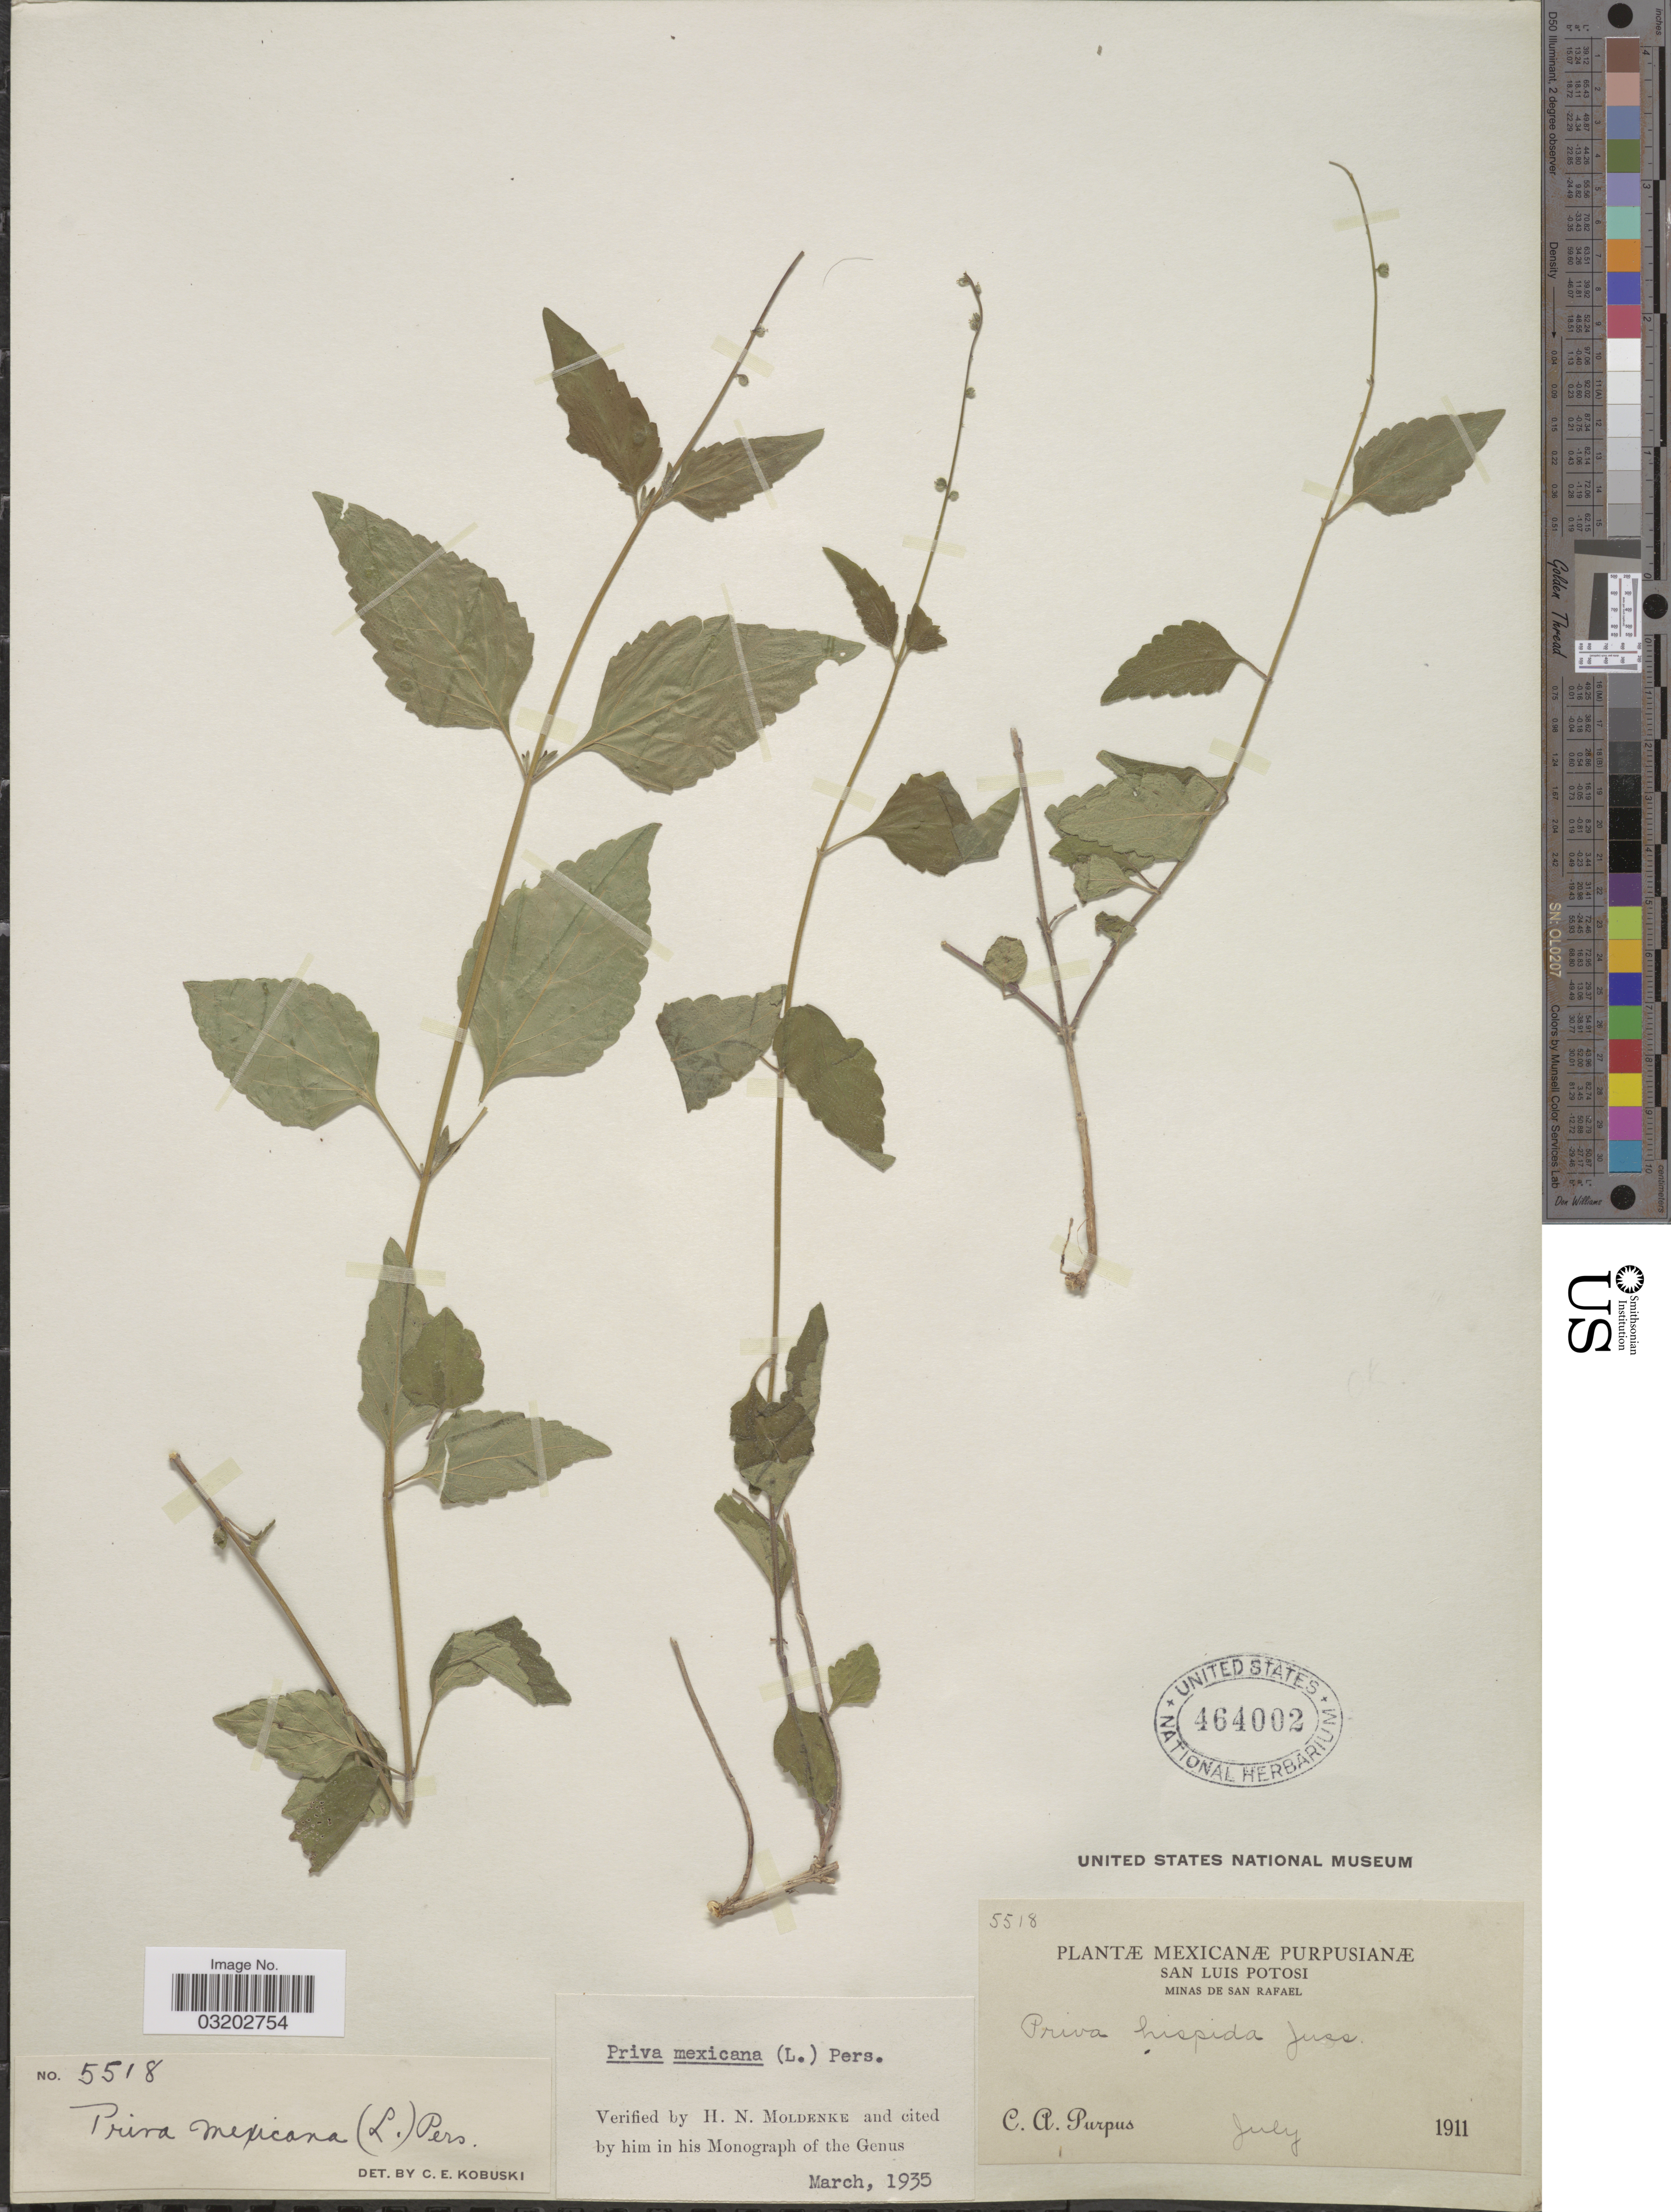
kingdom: Plantae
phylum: Tracheophyta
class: Magnoliopsida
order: Lamiales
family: Verbenaceae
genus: Priva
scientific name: Priva mexicana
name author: (L.) Pers.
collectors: C. A. Purpus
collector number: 5518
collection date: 1911-07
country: Mexico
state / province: San Luis Potosí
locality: Mexicanæ Purpusianæ. Minas de San Rafael.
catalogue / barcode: US 464002